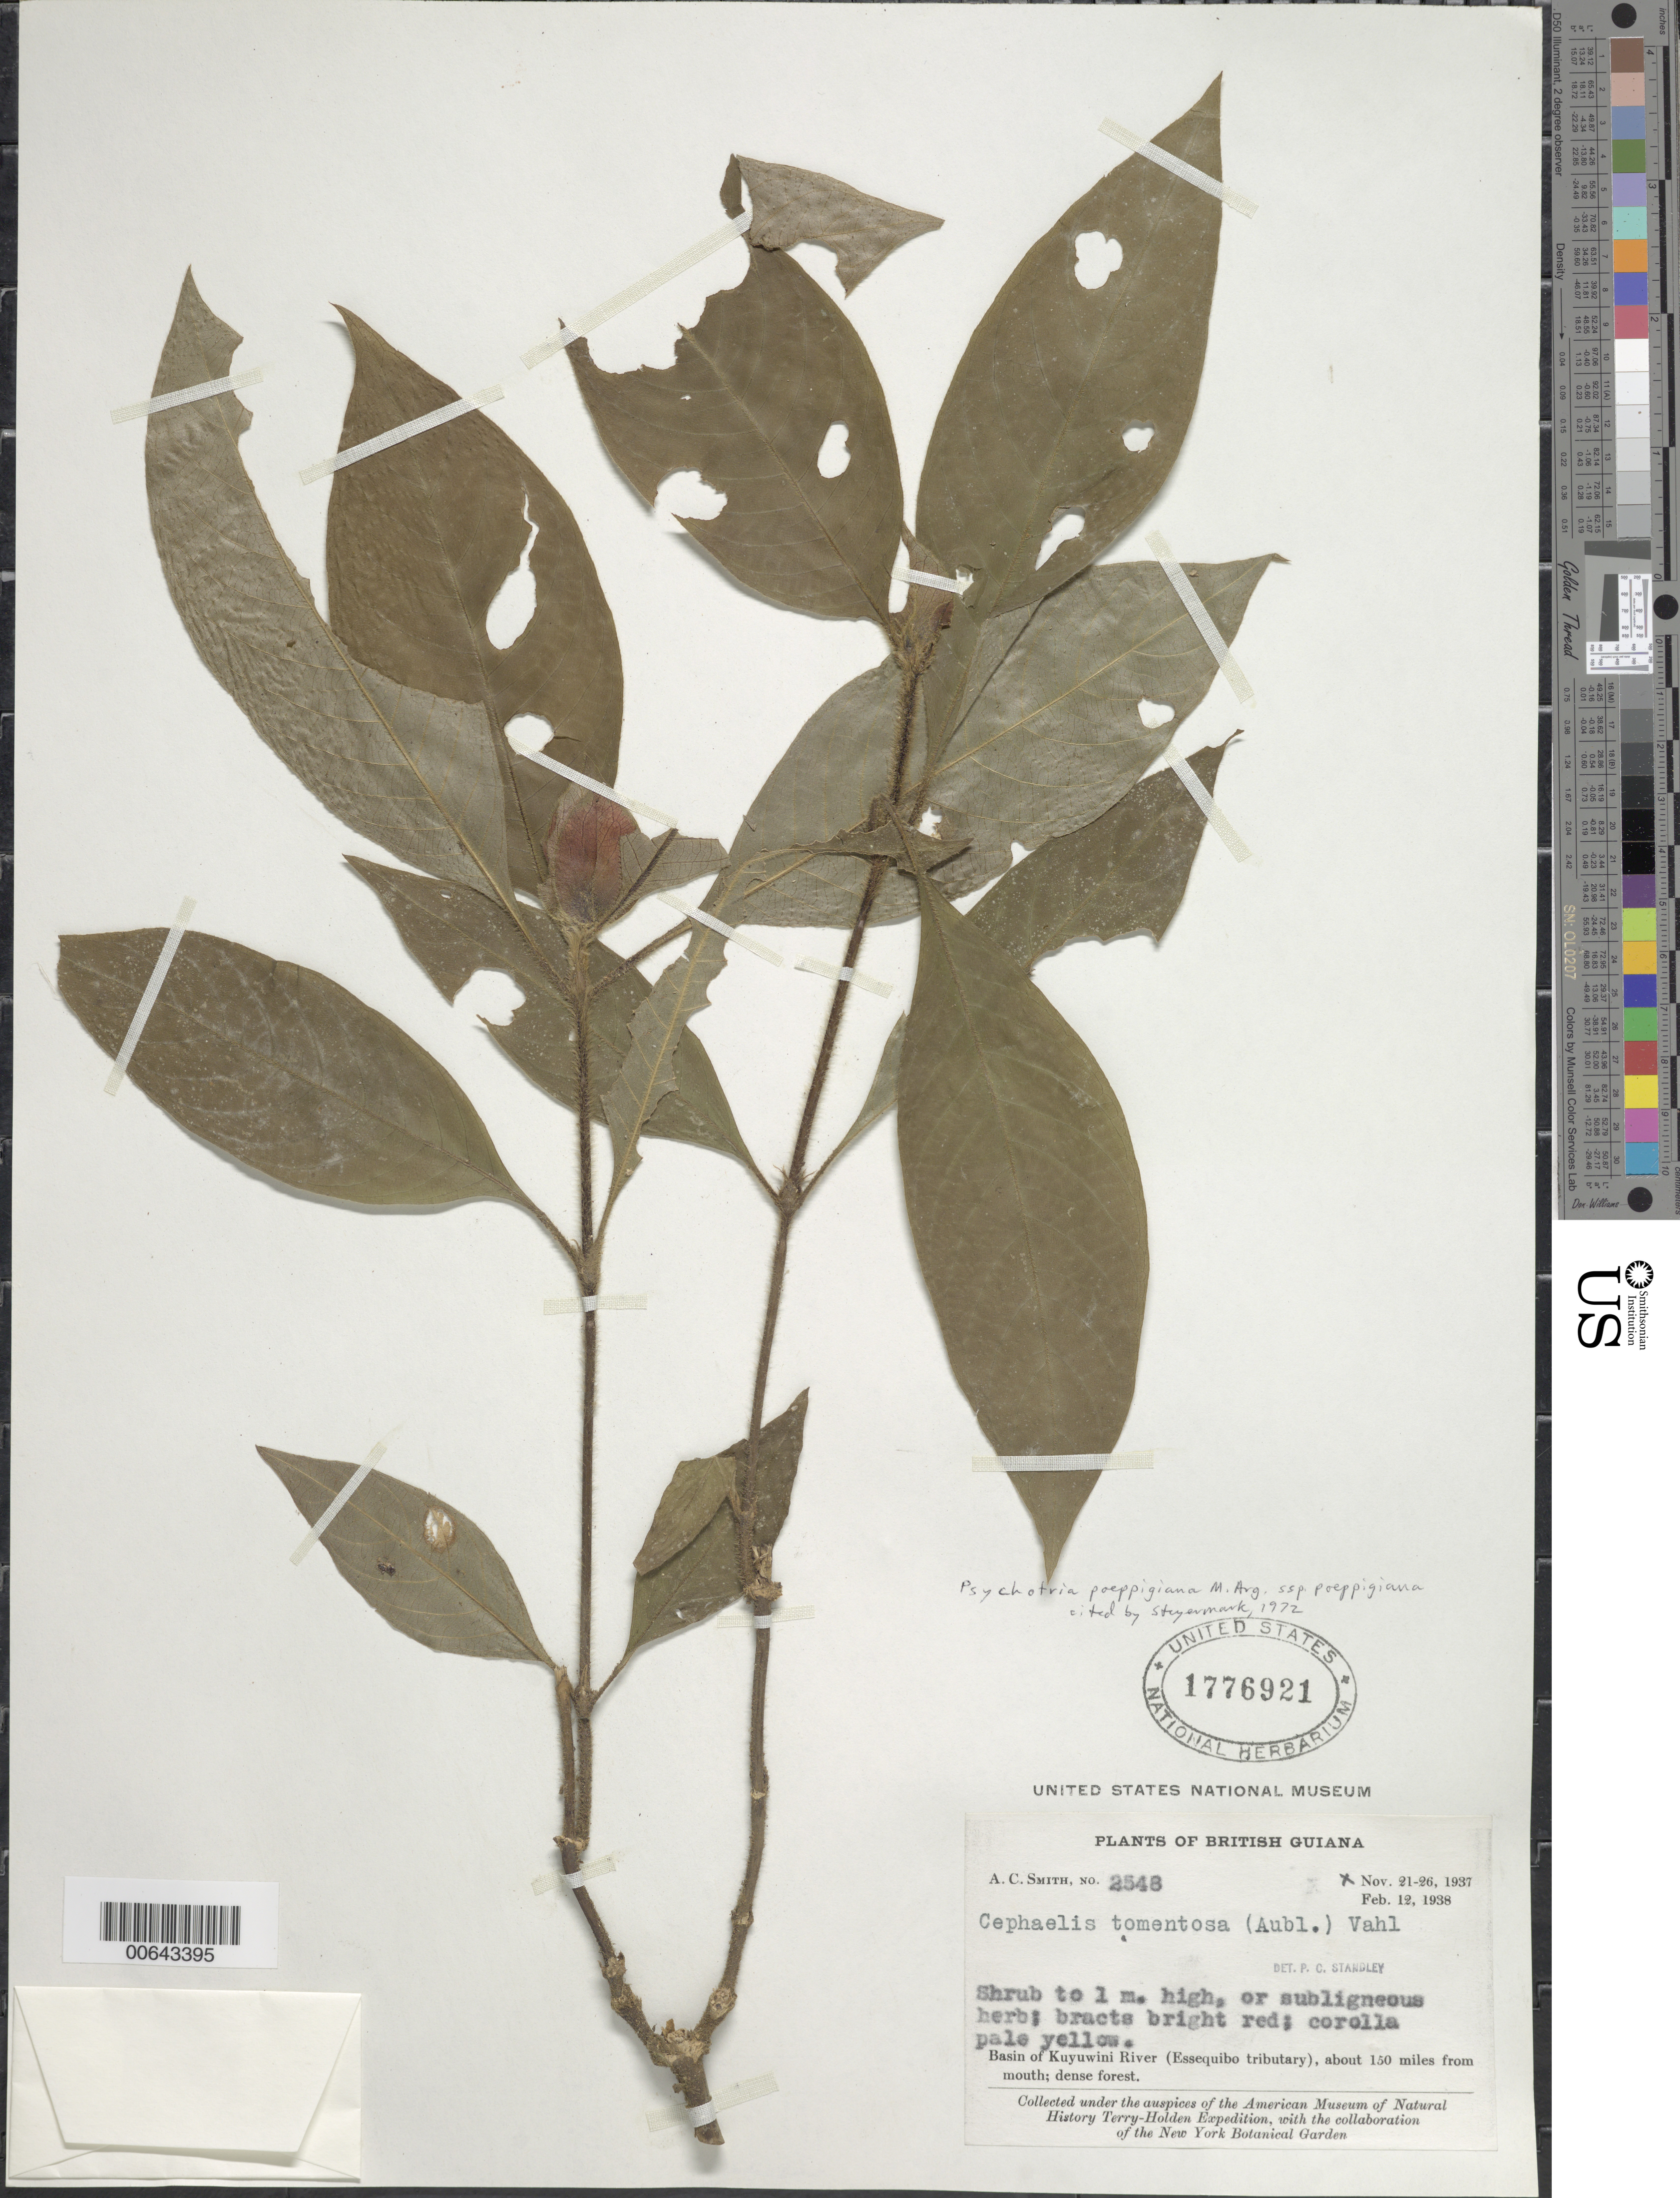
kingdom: Plantae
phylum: Tracheophyta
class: Magnoliopsida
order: Gentianales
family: Rubiaceae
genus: Palicourea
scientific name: Palicourea tomentosa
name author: (Aubl.) Borhidi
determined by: Kirkbride, J. H., Jr.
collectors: A. C. Smith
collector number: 2548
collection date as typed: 21-Nov-37 to 26-Nov-37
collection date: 1937-11-21/1937-11-26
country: Guyana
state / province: U. Takutu-U. Essequibo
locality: Kuyuwini River Basin (Essequibo River tributary), about 150 mi. from mouth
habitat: Dense forest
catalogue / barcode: US 1776921